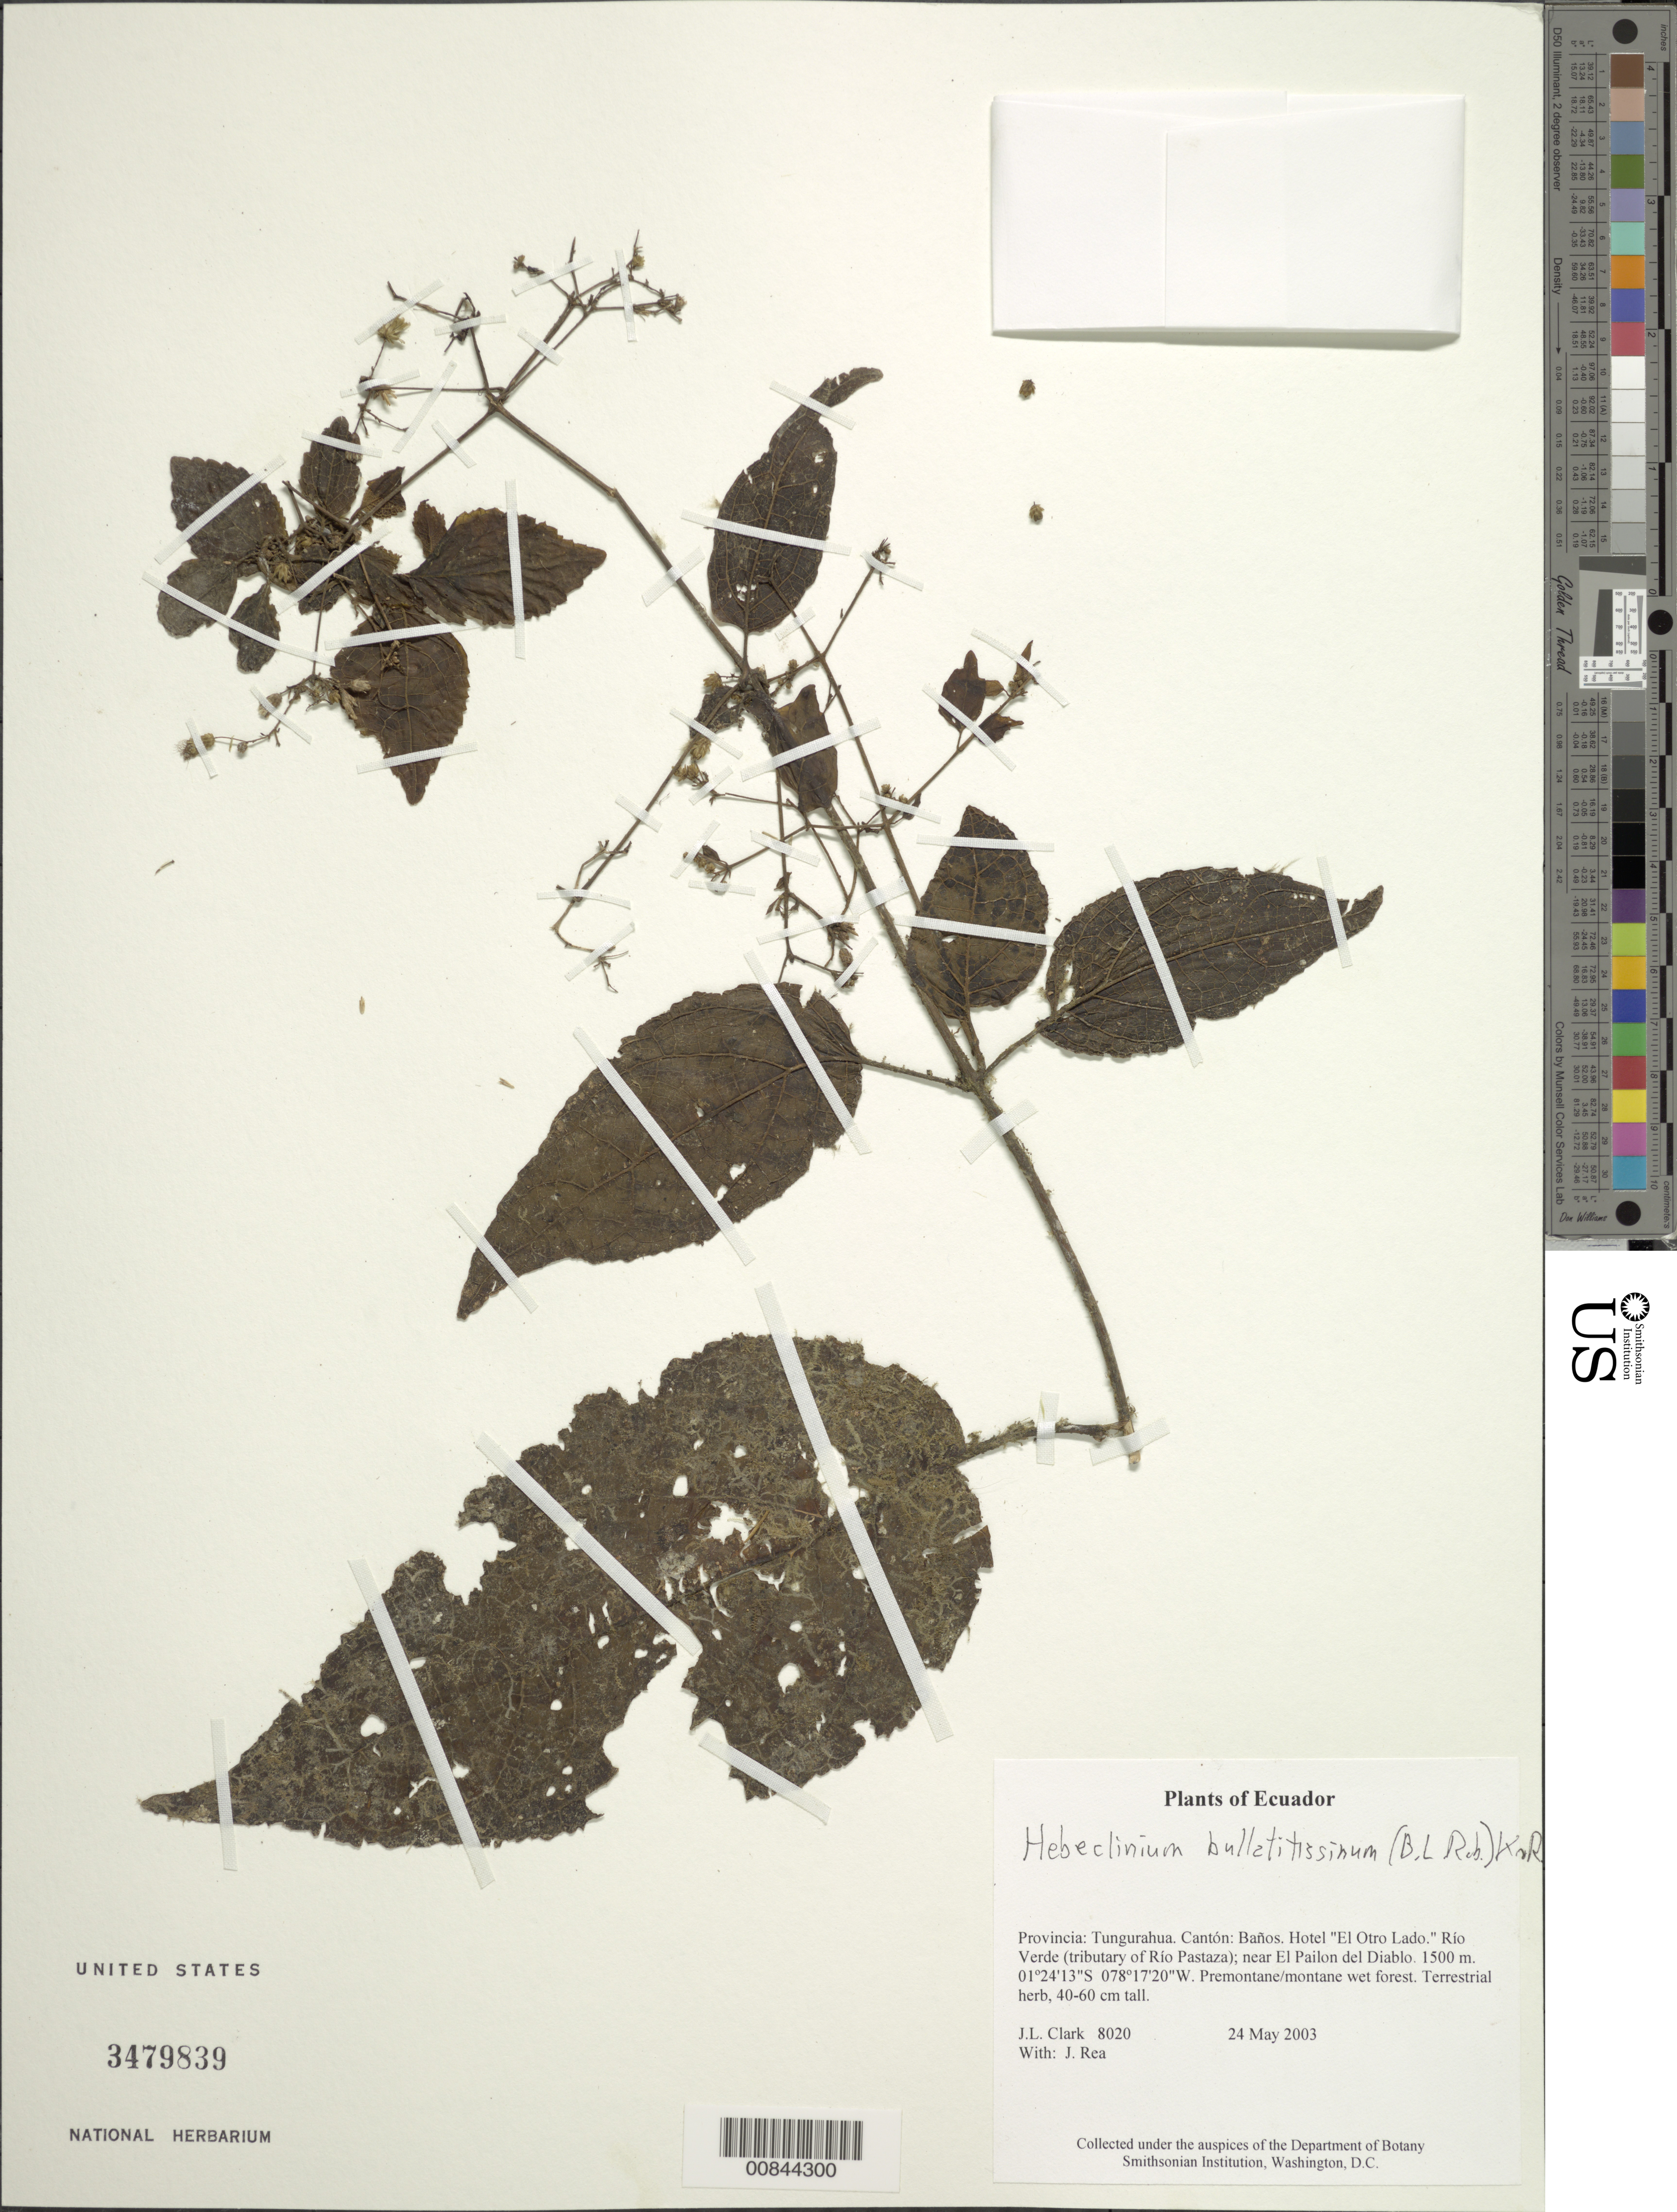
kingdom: Plantae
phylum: Tracheophyta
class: Magnoliopsida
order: Asterales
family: Asteraceae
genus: Hebeclinium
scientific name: Hebeclinium bullatissimum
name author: (B.L. Rob.) R.M. King & H. Rob.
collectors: J. L. Clark & J. Rea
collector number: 08020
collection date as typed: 24 May 2003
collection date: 2003-05-24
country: Ecuador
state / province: Tungurahua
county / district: Baños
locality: Hotel "El Otro Lado." Río Verde (tributary of Río Pastaza); near El Pailon del Diablo.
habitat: Premontane/montane wet forest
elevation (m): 1500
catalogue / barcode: US 3479839